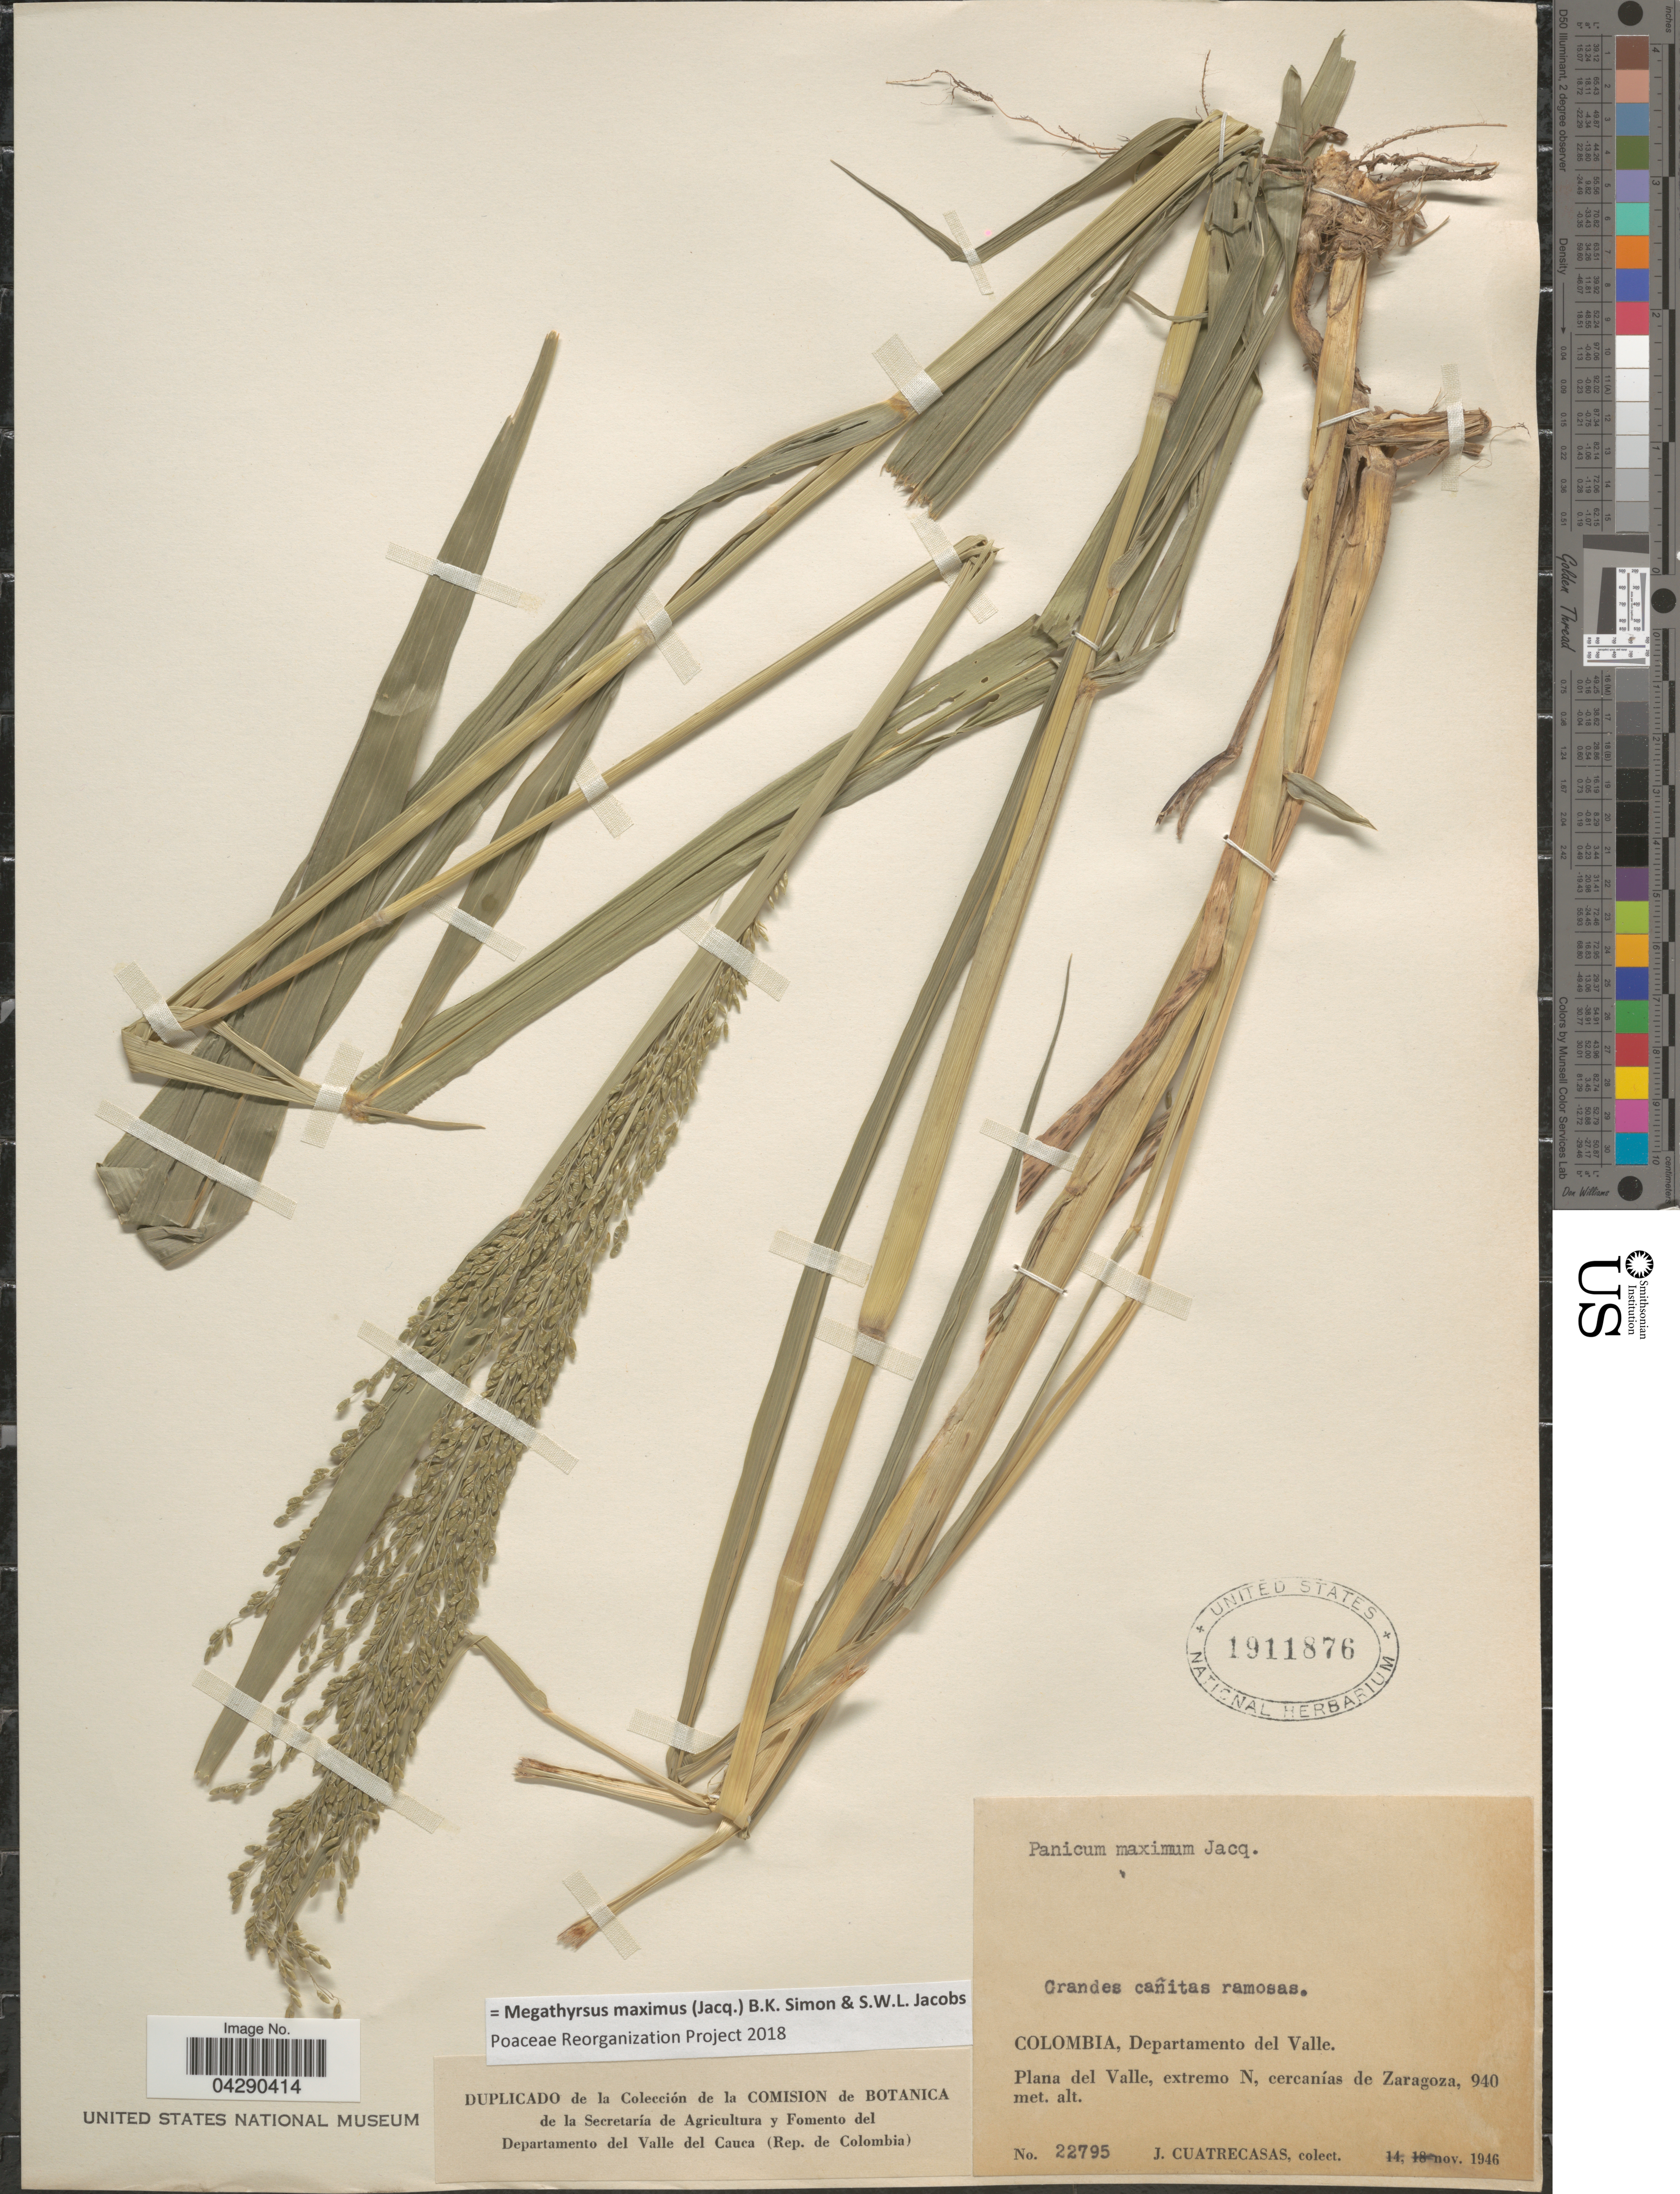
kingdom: Plantae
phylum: Tracheophyta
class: Liliopsida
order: Poales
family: Poaceae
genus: Megathyrsus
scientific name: Megathyrsus maximus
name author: (Jacq.) B.K. Simon & S.W.L. Jacobs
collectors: J. Cuatrecasas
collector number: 22795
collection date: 1946-11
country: Colombia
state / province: Valle del Cauca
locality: Departamento del Valle. Plana del Valle, extremo N, cercanías de Zaragoza.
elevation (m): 940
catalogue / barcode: US 1911876